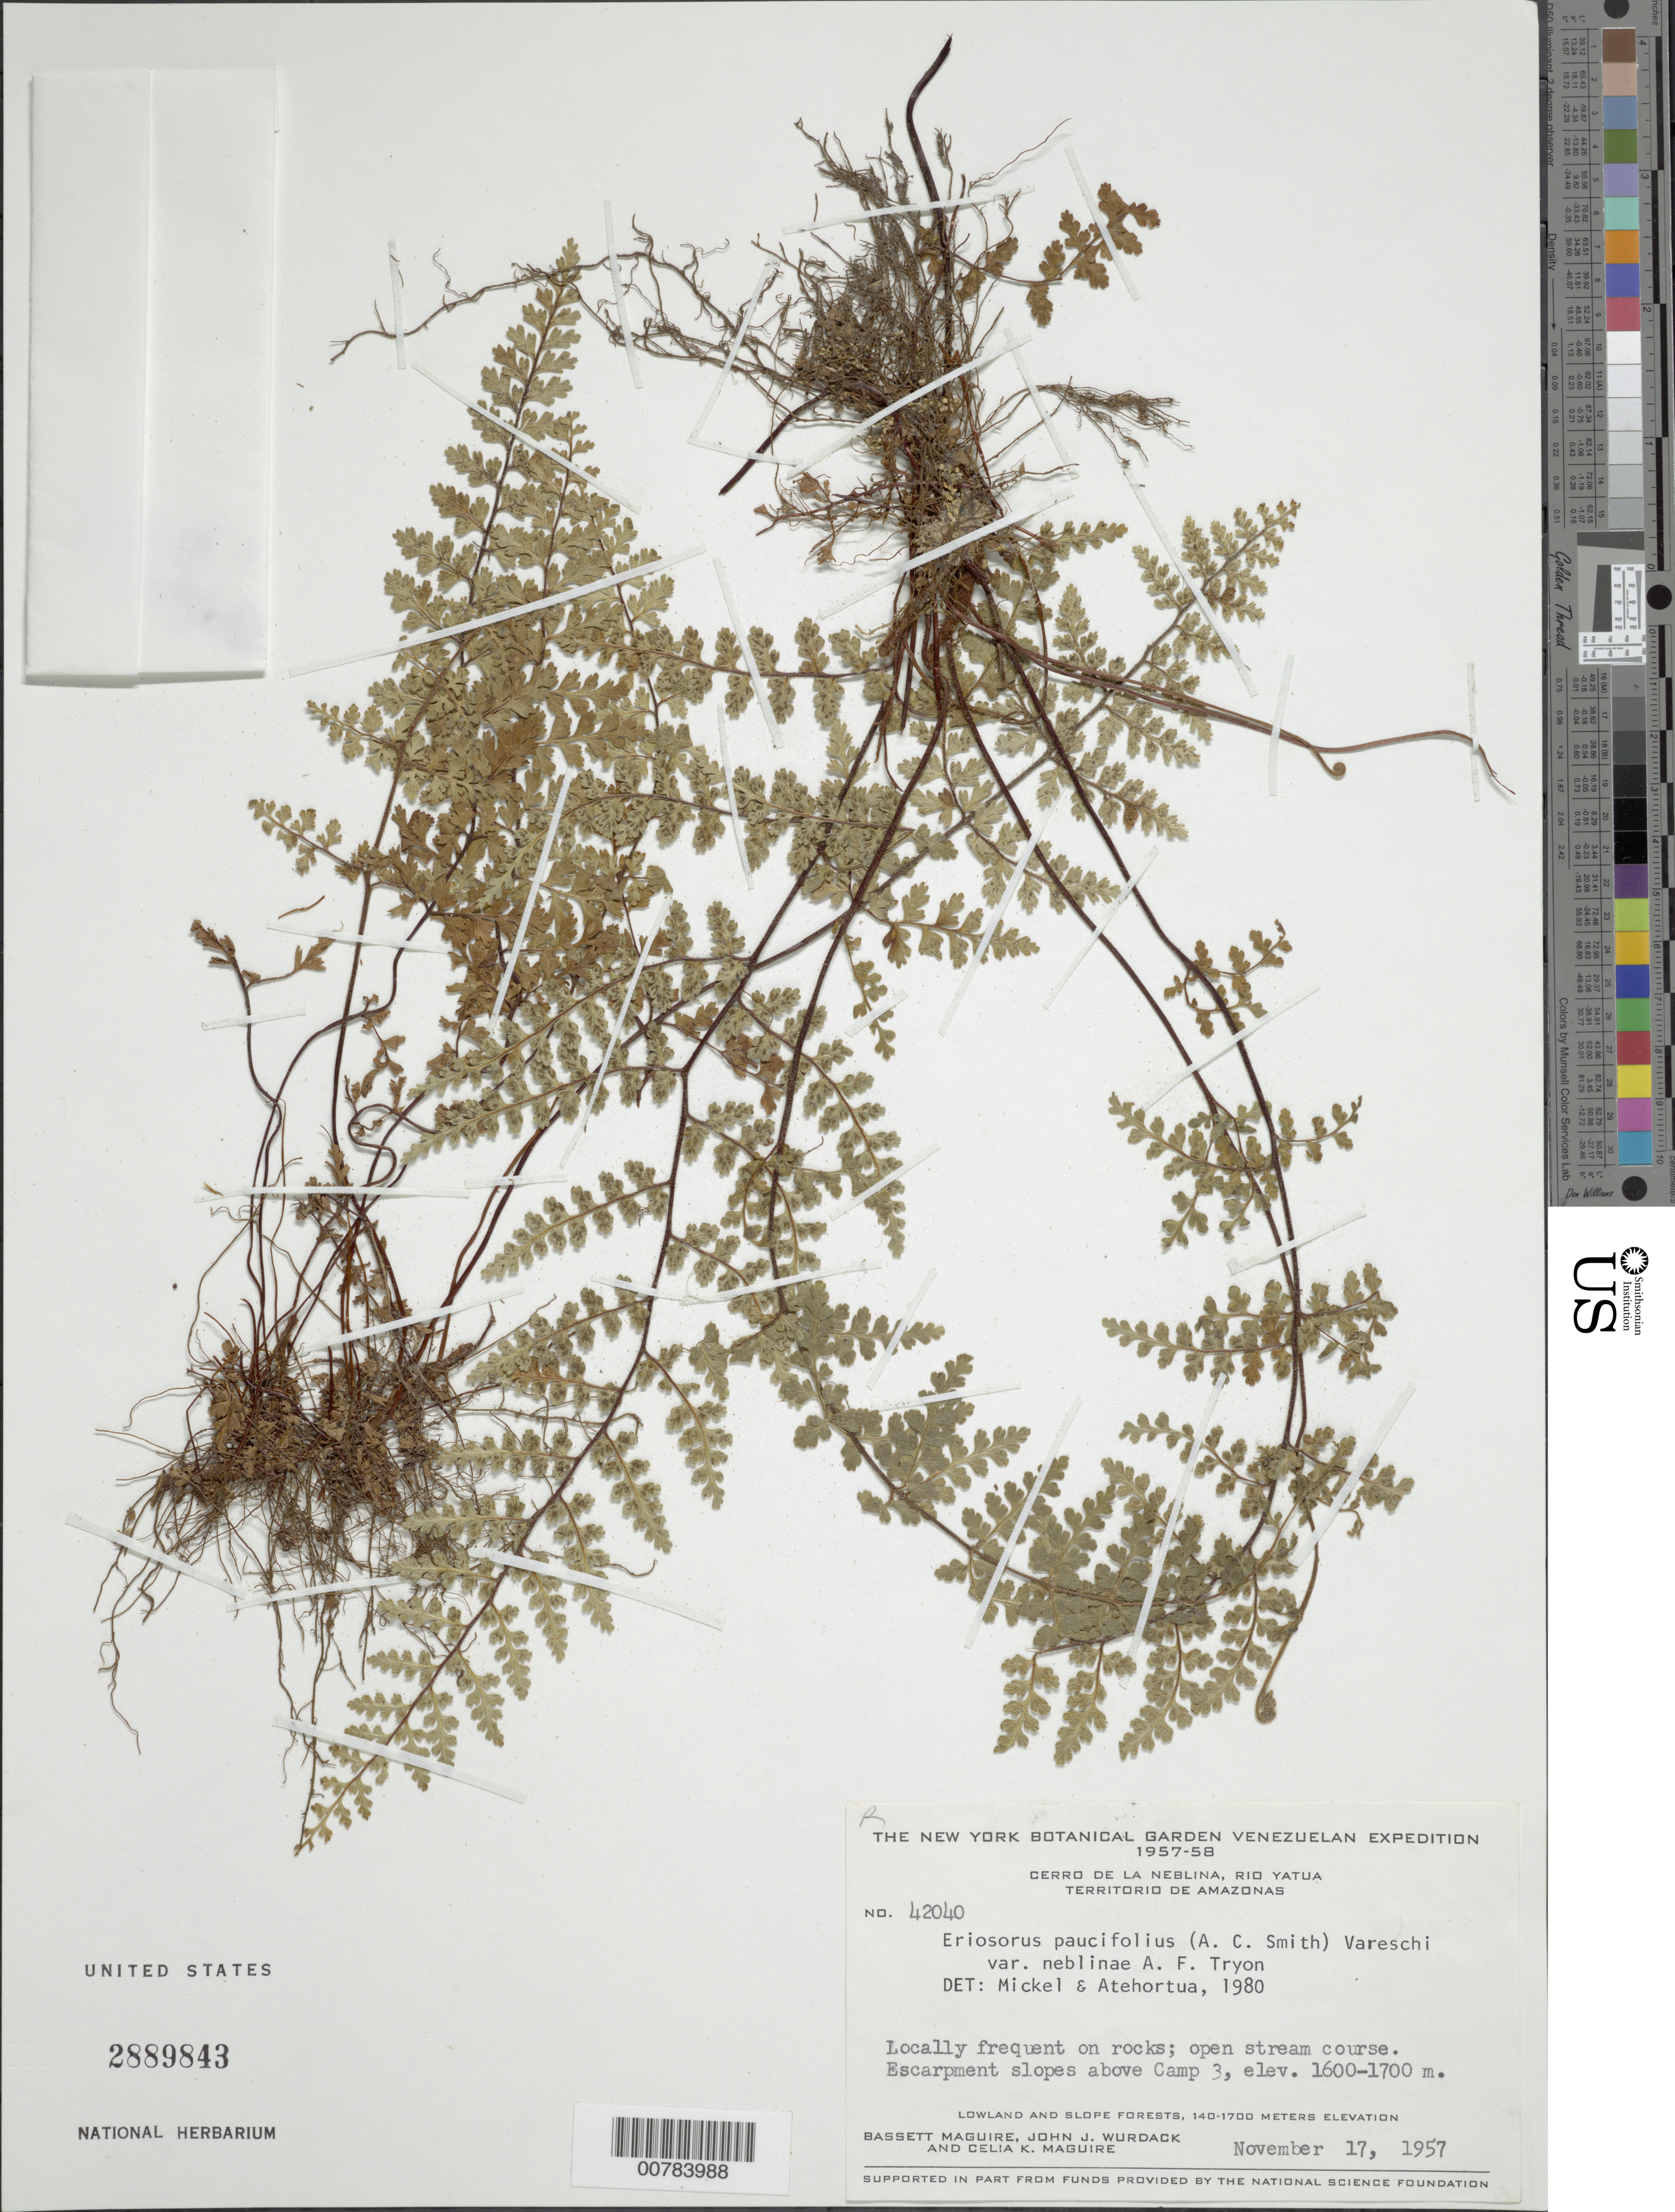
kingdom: Plantae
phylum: Tracheophyta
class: Polypodiopsida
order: Polypodiales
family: Pteridaceae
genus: Jamesonia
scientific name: Jamesonia paucifolia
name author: (A.C. Sm.) Christenh.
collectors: B. Maguire, J. J. Wurdack & C. K. Maguire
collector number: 42040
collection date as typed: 17-Nov-57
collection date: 1957-11-17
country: Venezuela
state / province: Amazonas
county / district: Río Negro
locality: Cerro de la Neblina, Río Yatua, Camp 3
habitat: Rocks; open stream course, escarpment slopes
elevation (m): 1600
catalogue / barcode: US 2889843